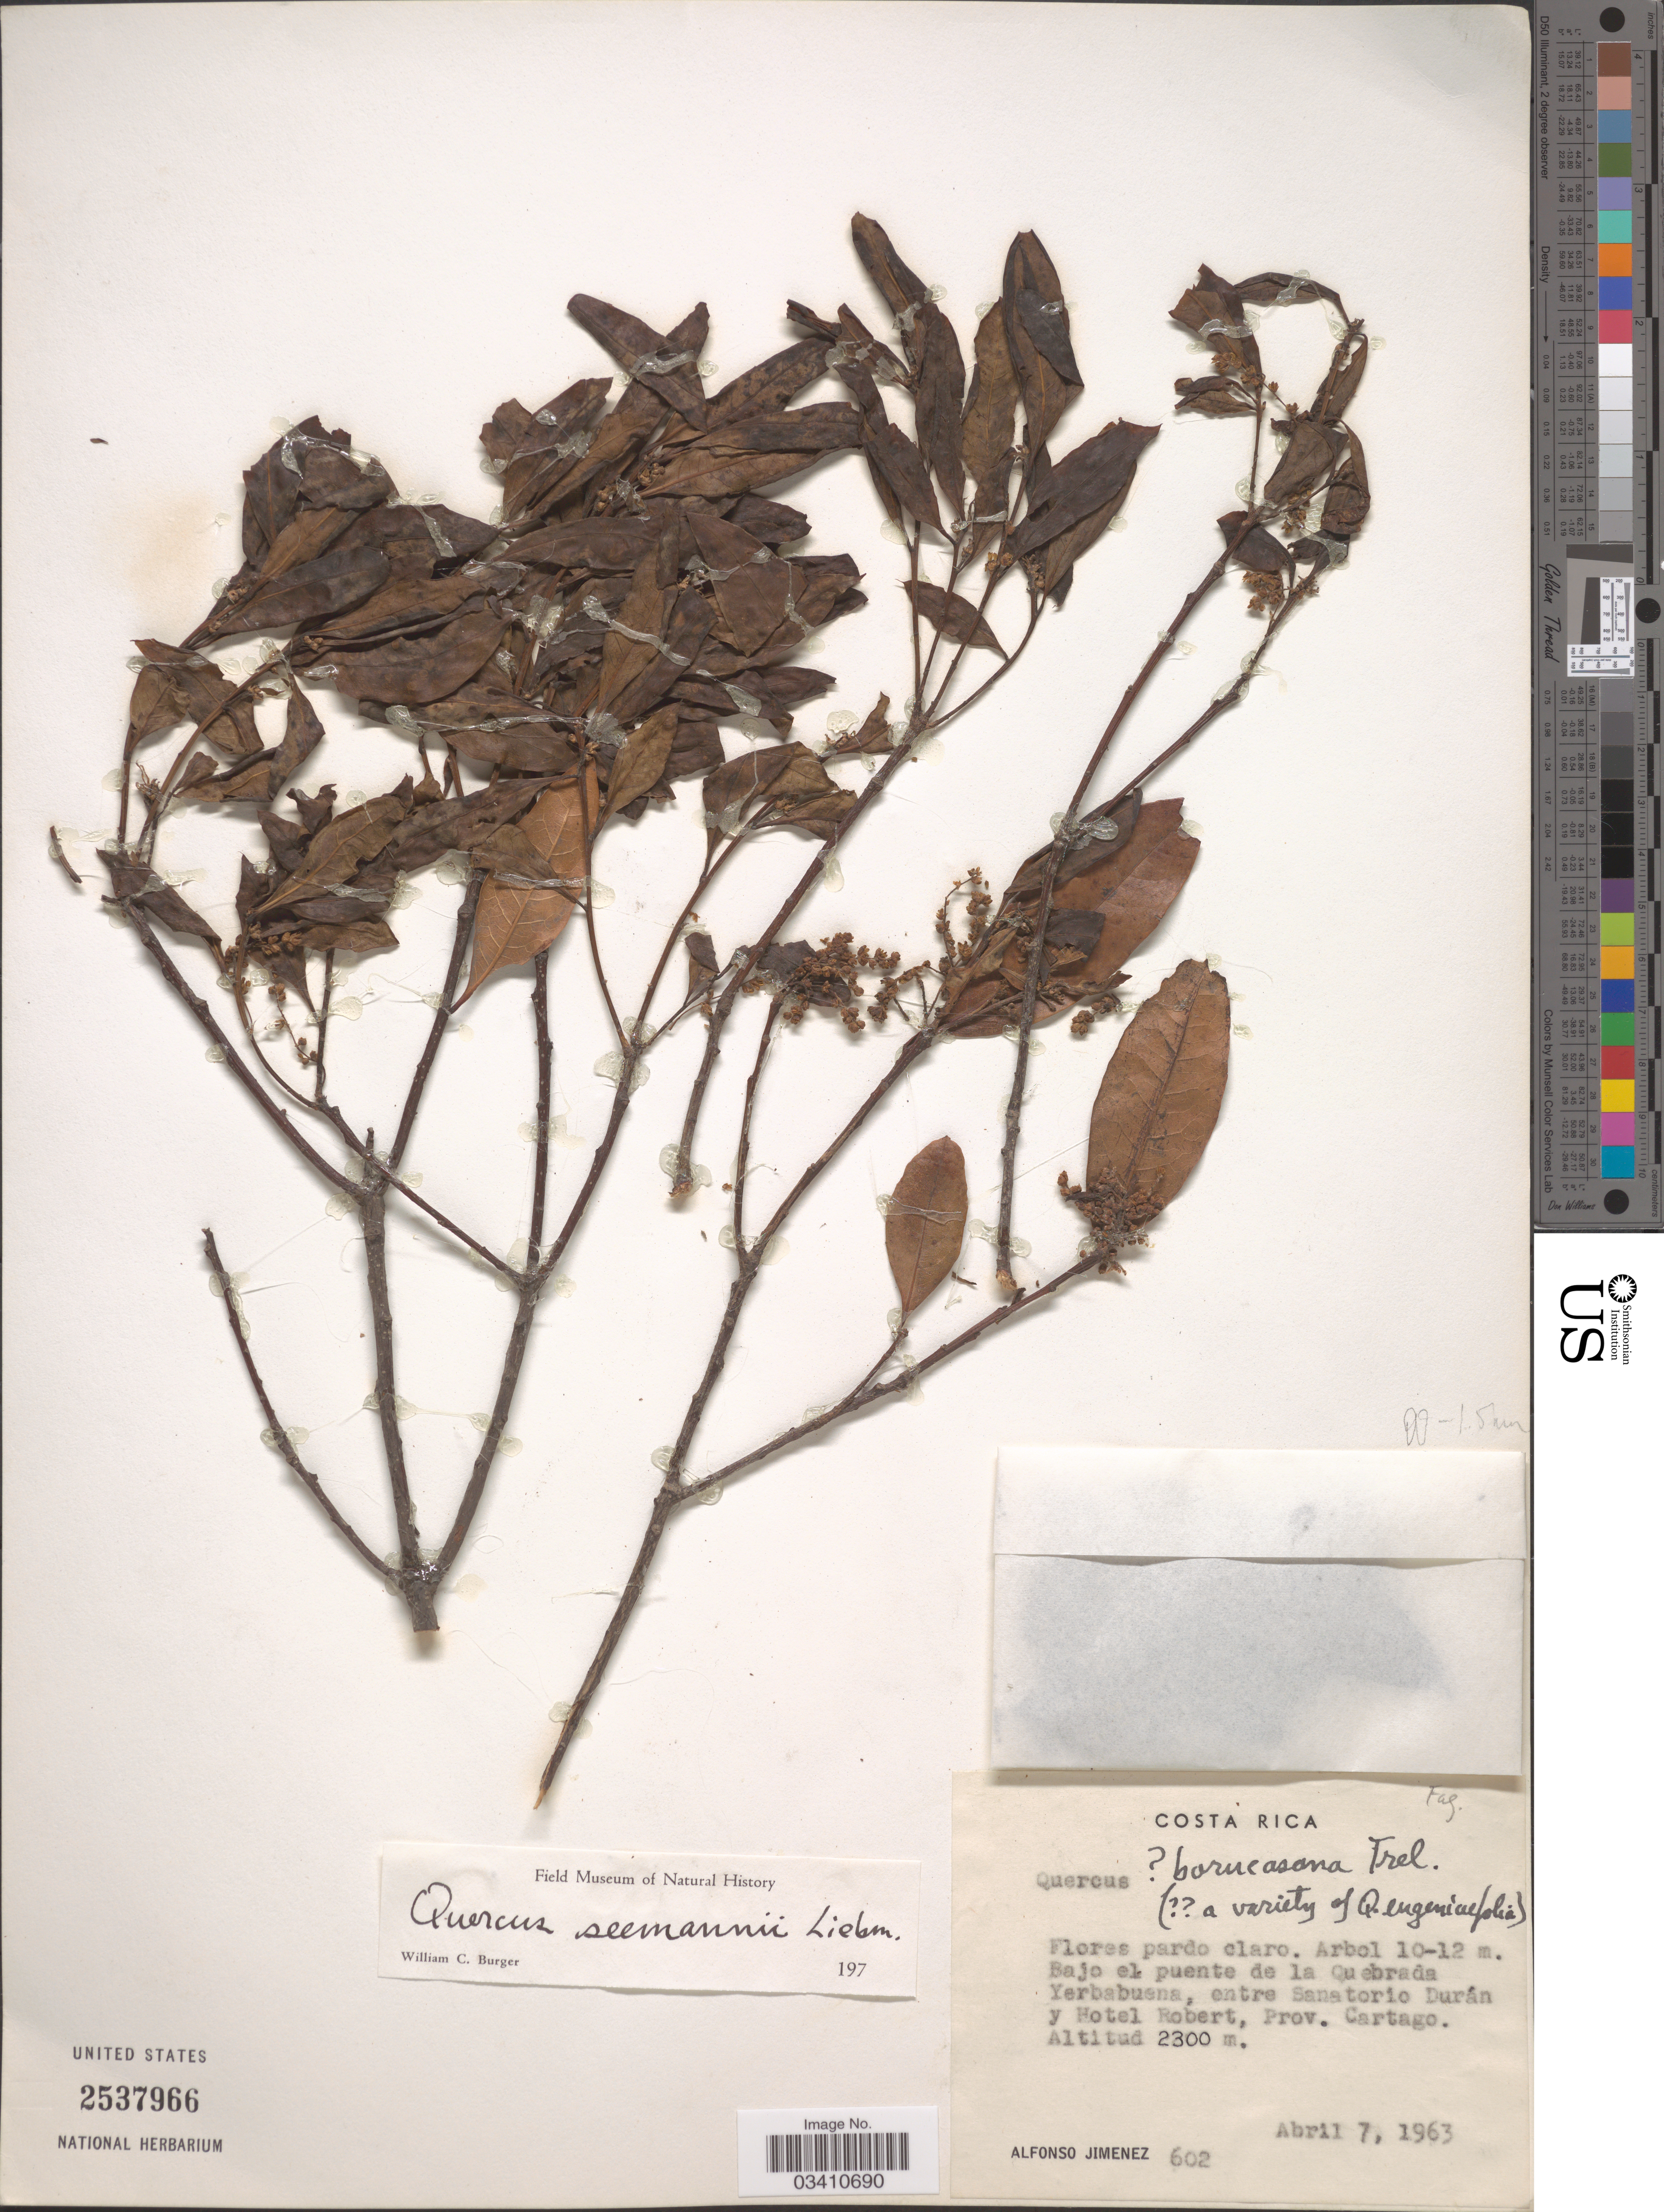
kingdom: Plantae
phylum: Tracheophyta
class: Magnoliopsida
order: Fagales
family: Fagaceae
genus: Quercus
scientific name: Quercus seemannii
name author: Liebm.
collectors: A. Jiménez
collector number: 602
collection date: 1963-04-07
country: Costa Rica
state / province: Cartago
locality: Bajo el puente de la Quebrada Yerbabuena, entre Sanatorio Durán y Hotel Robert.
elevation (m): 2300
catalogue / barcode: US 2537966